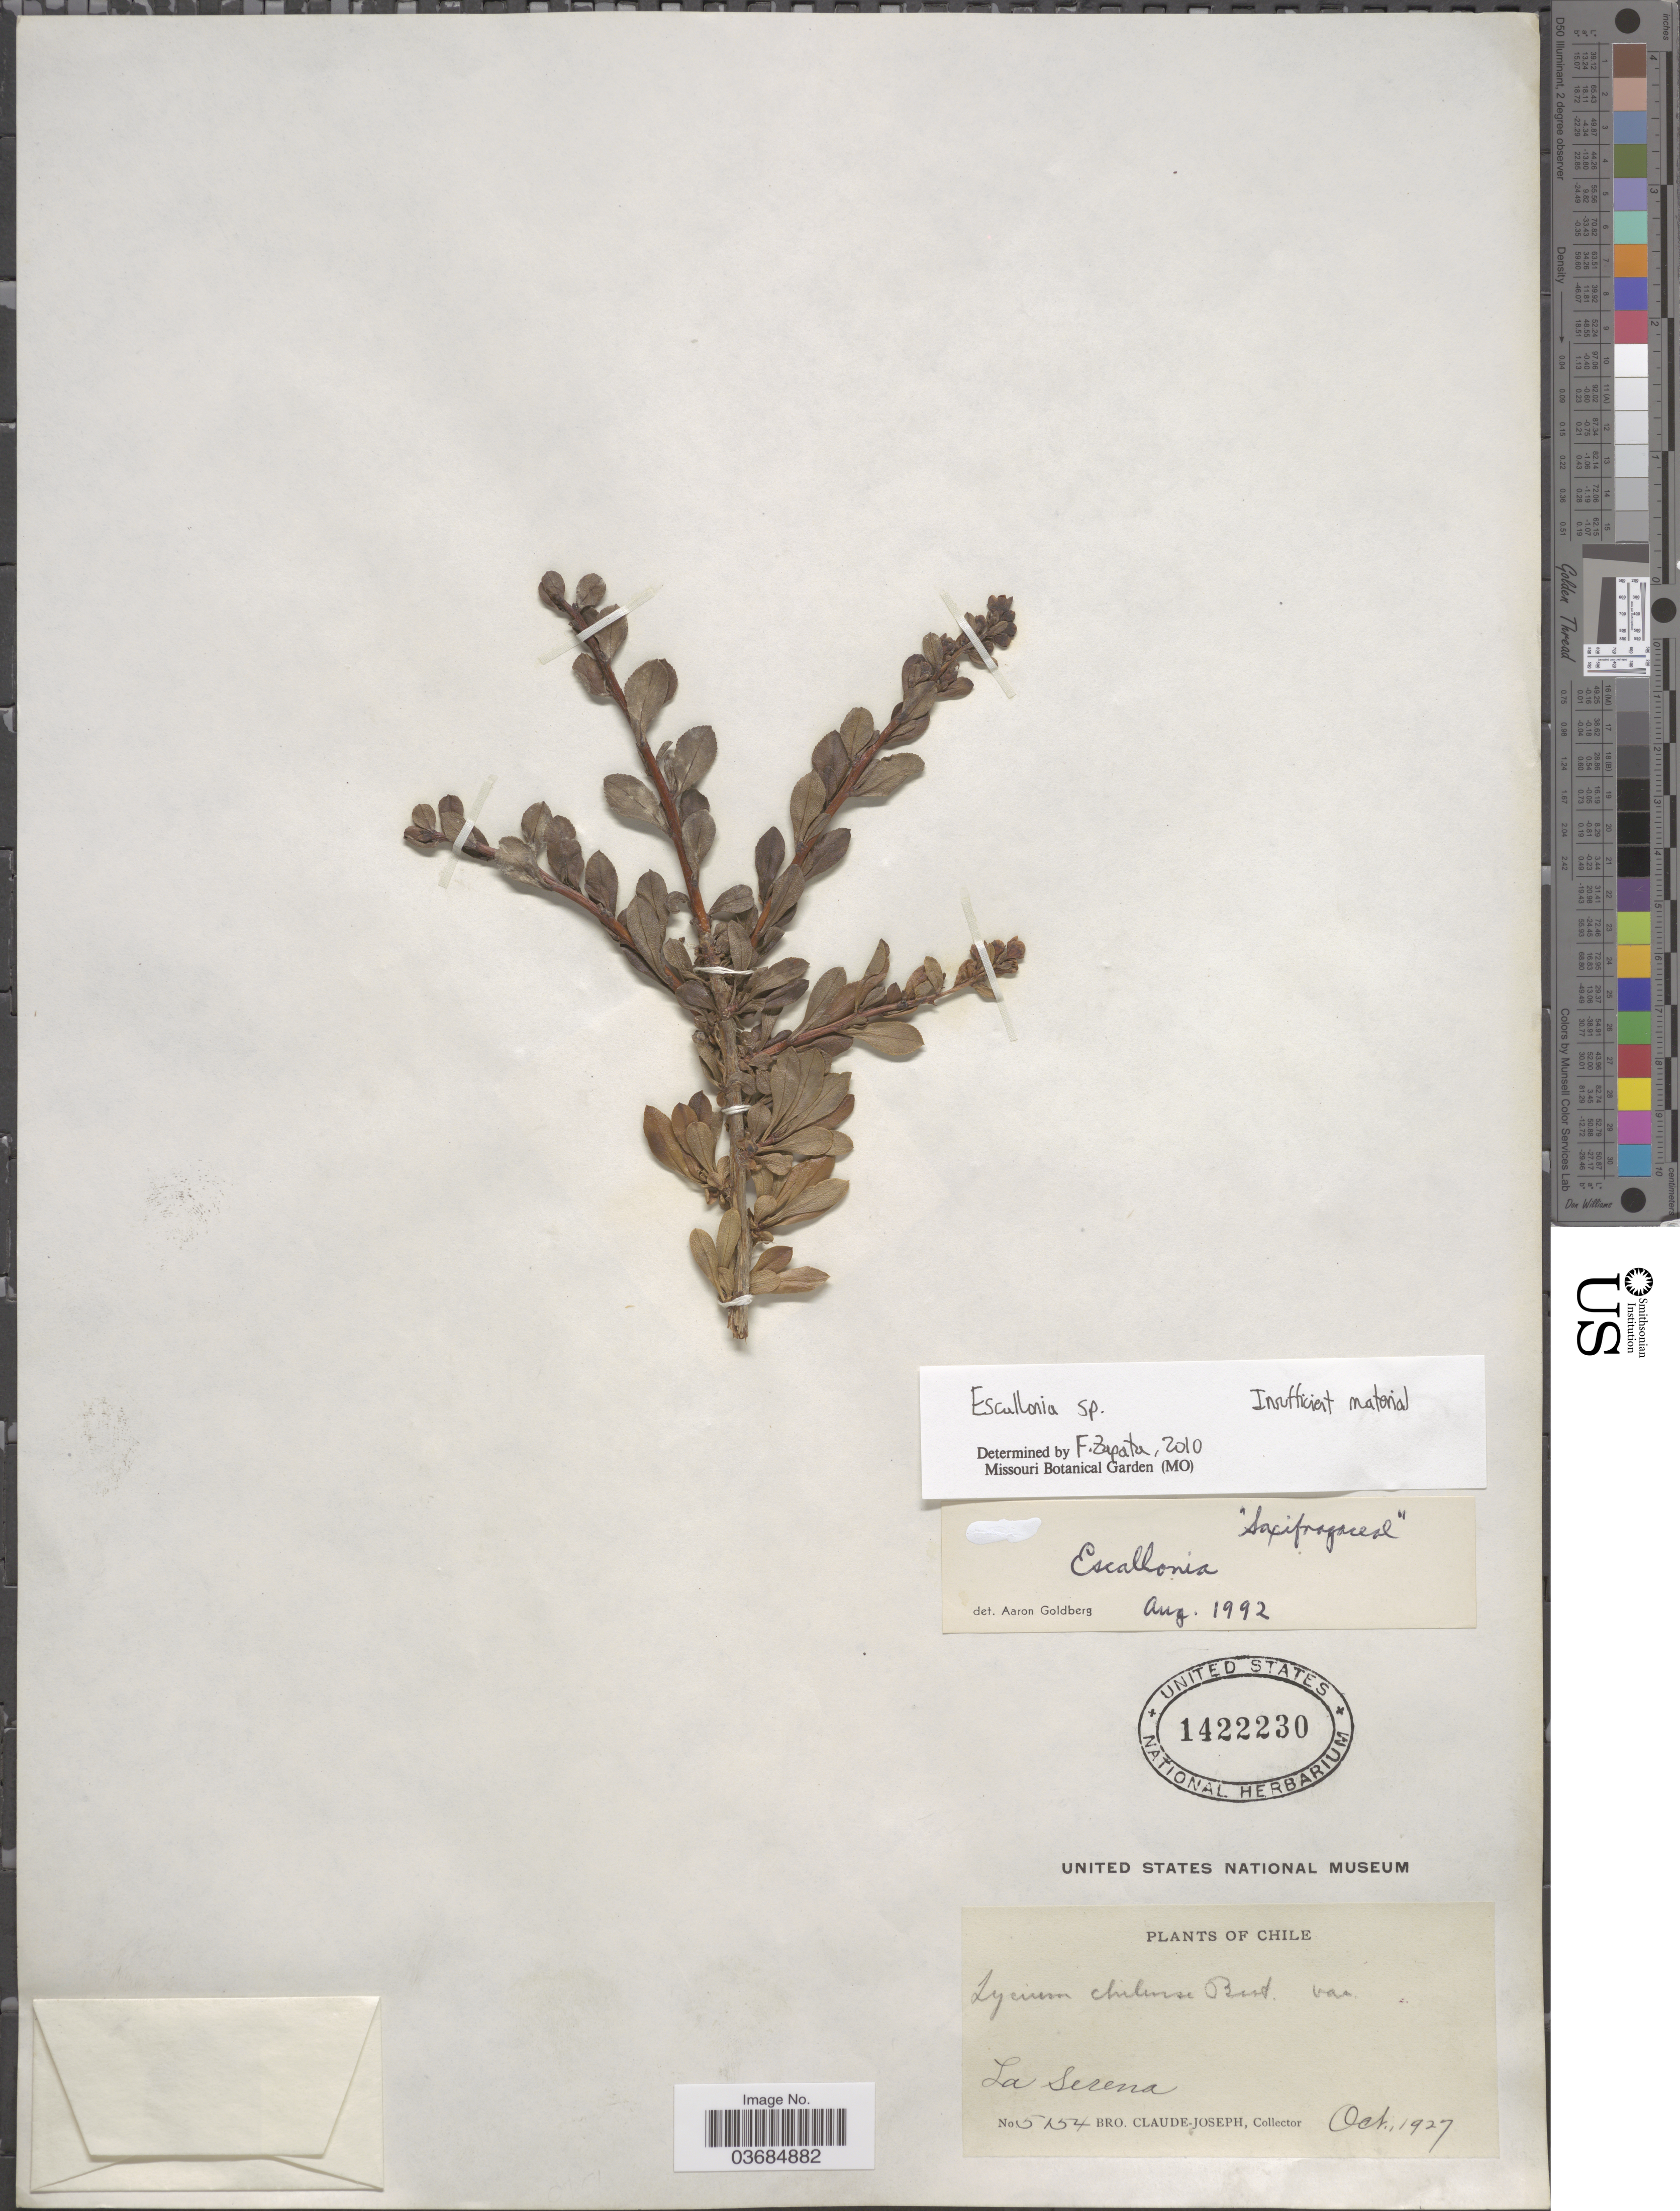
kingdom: Plantae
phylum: Tracheophyta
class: Magnoliopsida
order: Escalloniales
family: Escalloniaceae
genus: Escallonia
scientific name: Escallonia sp.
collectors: Bro. Claude-Joseph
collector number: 5154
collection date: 1927-10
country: Chile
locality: La Serena.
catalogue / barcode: US 1422230